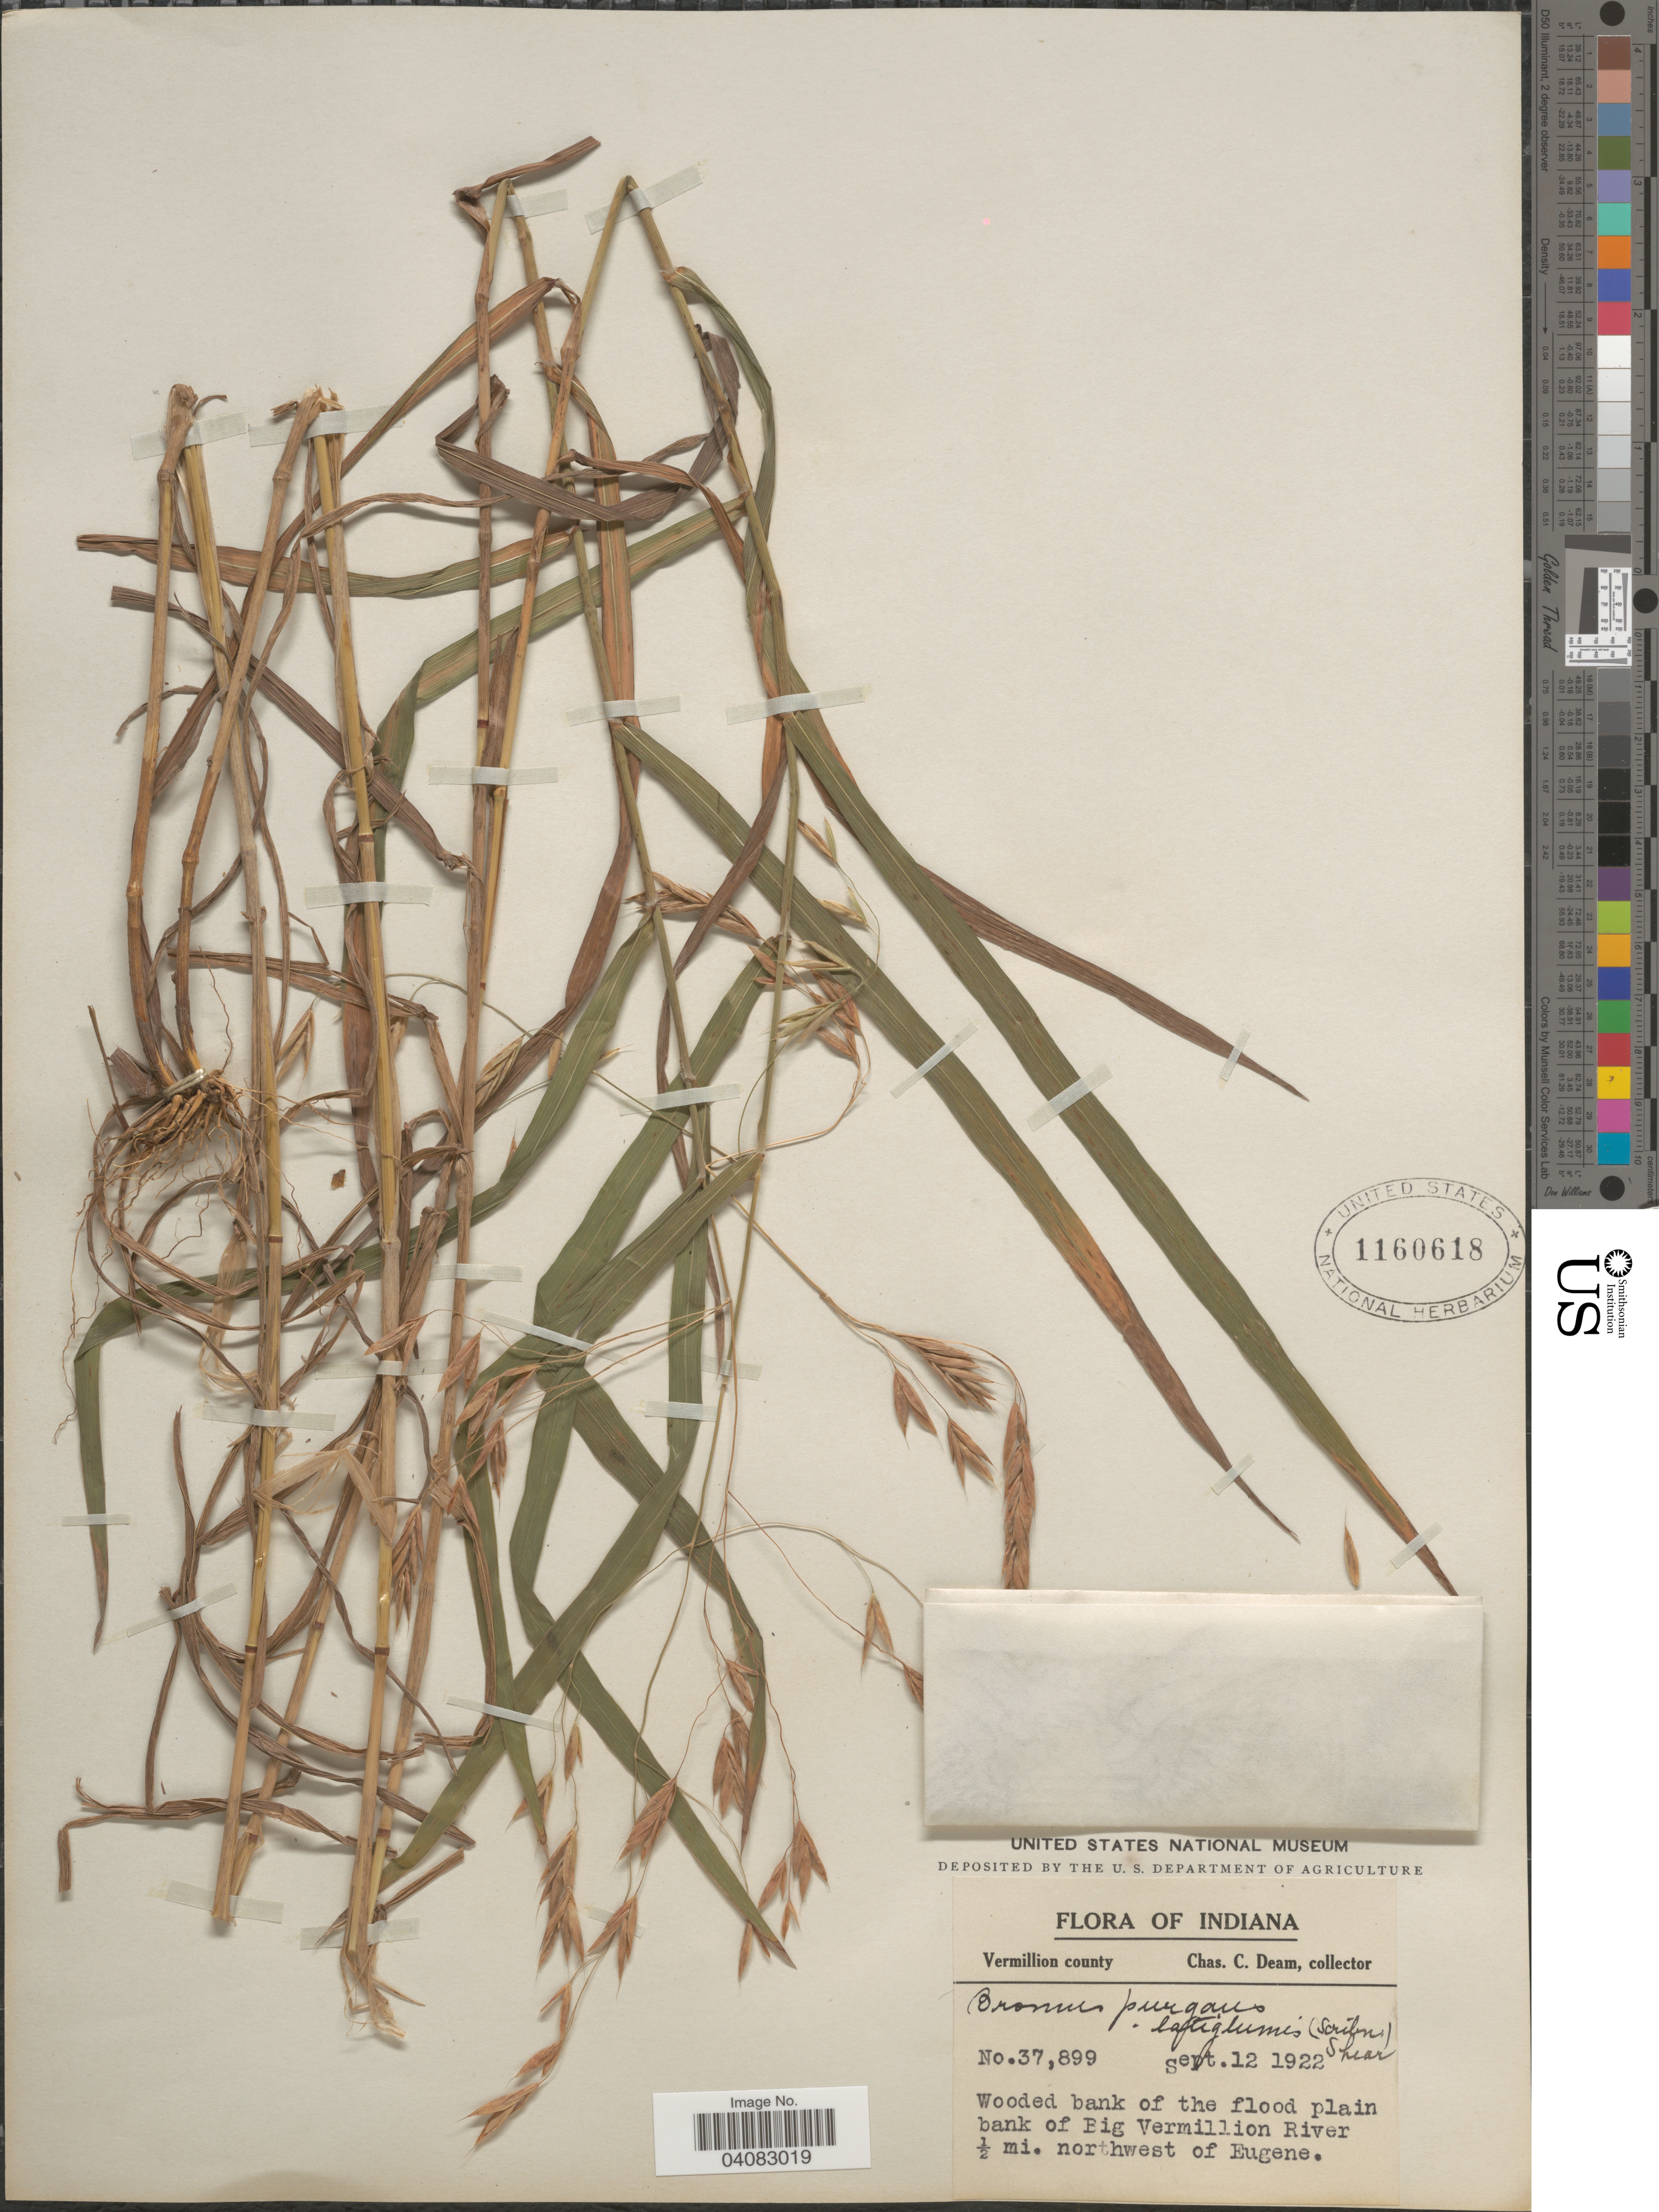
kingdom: Plantae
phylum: Tracheophyta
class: Liliopsida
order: Poales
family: Poaceae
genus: Bromus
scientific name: Bromus latiglumis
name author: (Scribn. ex Shear) Hitchc.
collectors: C. C. Deam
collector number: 37899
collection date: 1922-09-12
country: United States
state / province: Indiana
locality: Vermillion county. Wooded bank of the flood plain bank of Big Vermillion River ½ mi. northwest of Eugene.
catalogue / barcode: US 1160618